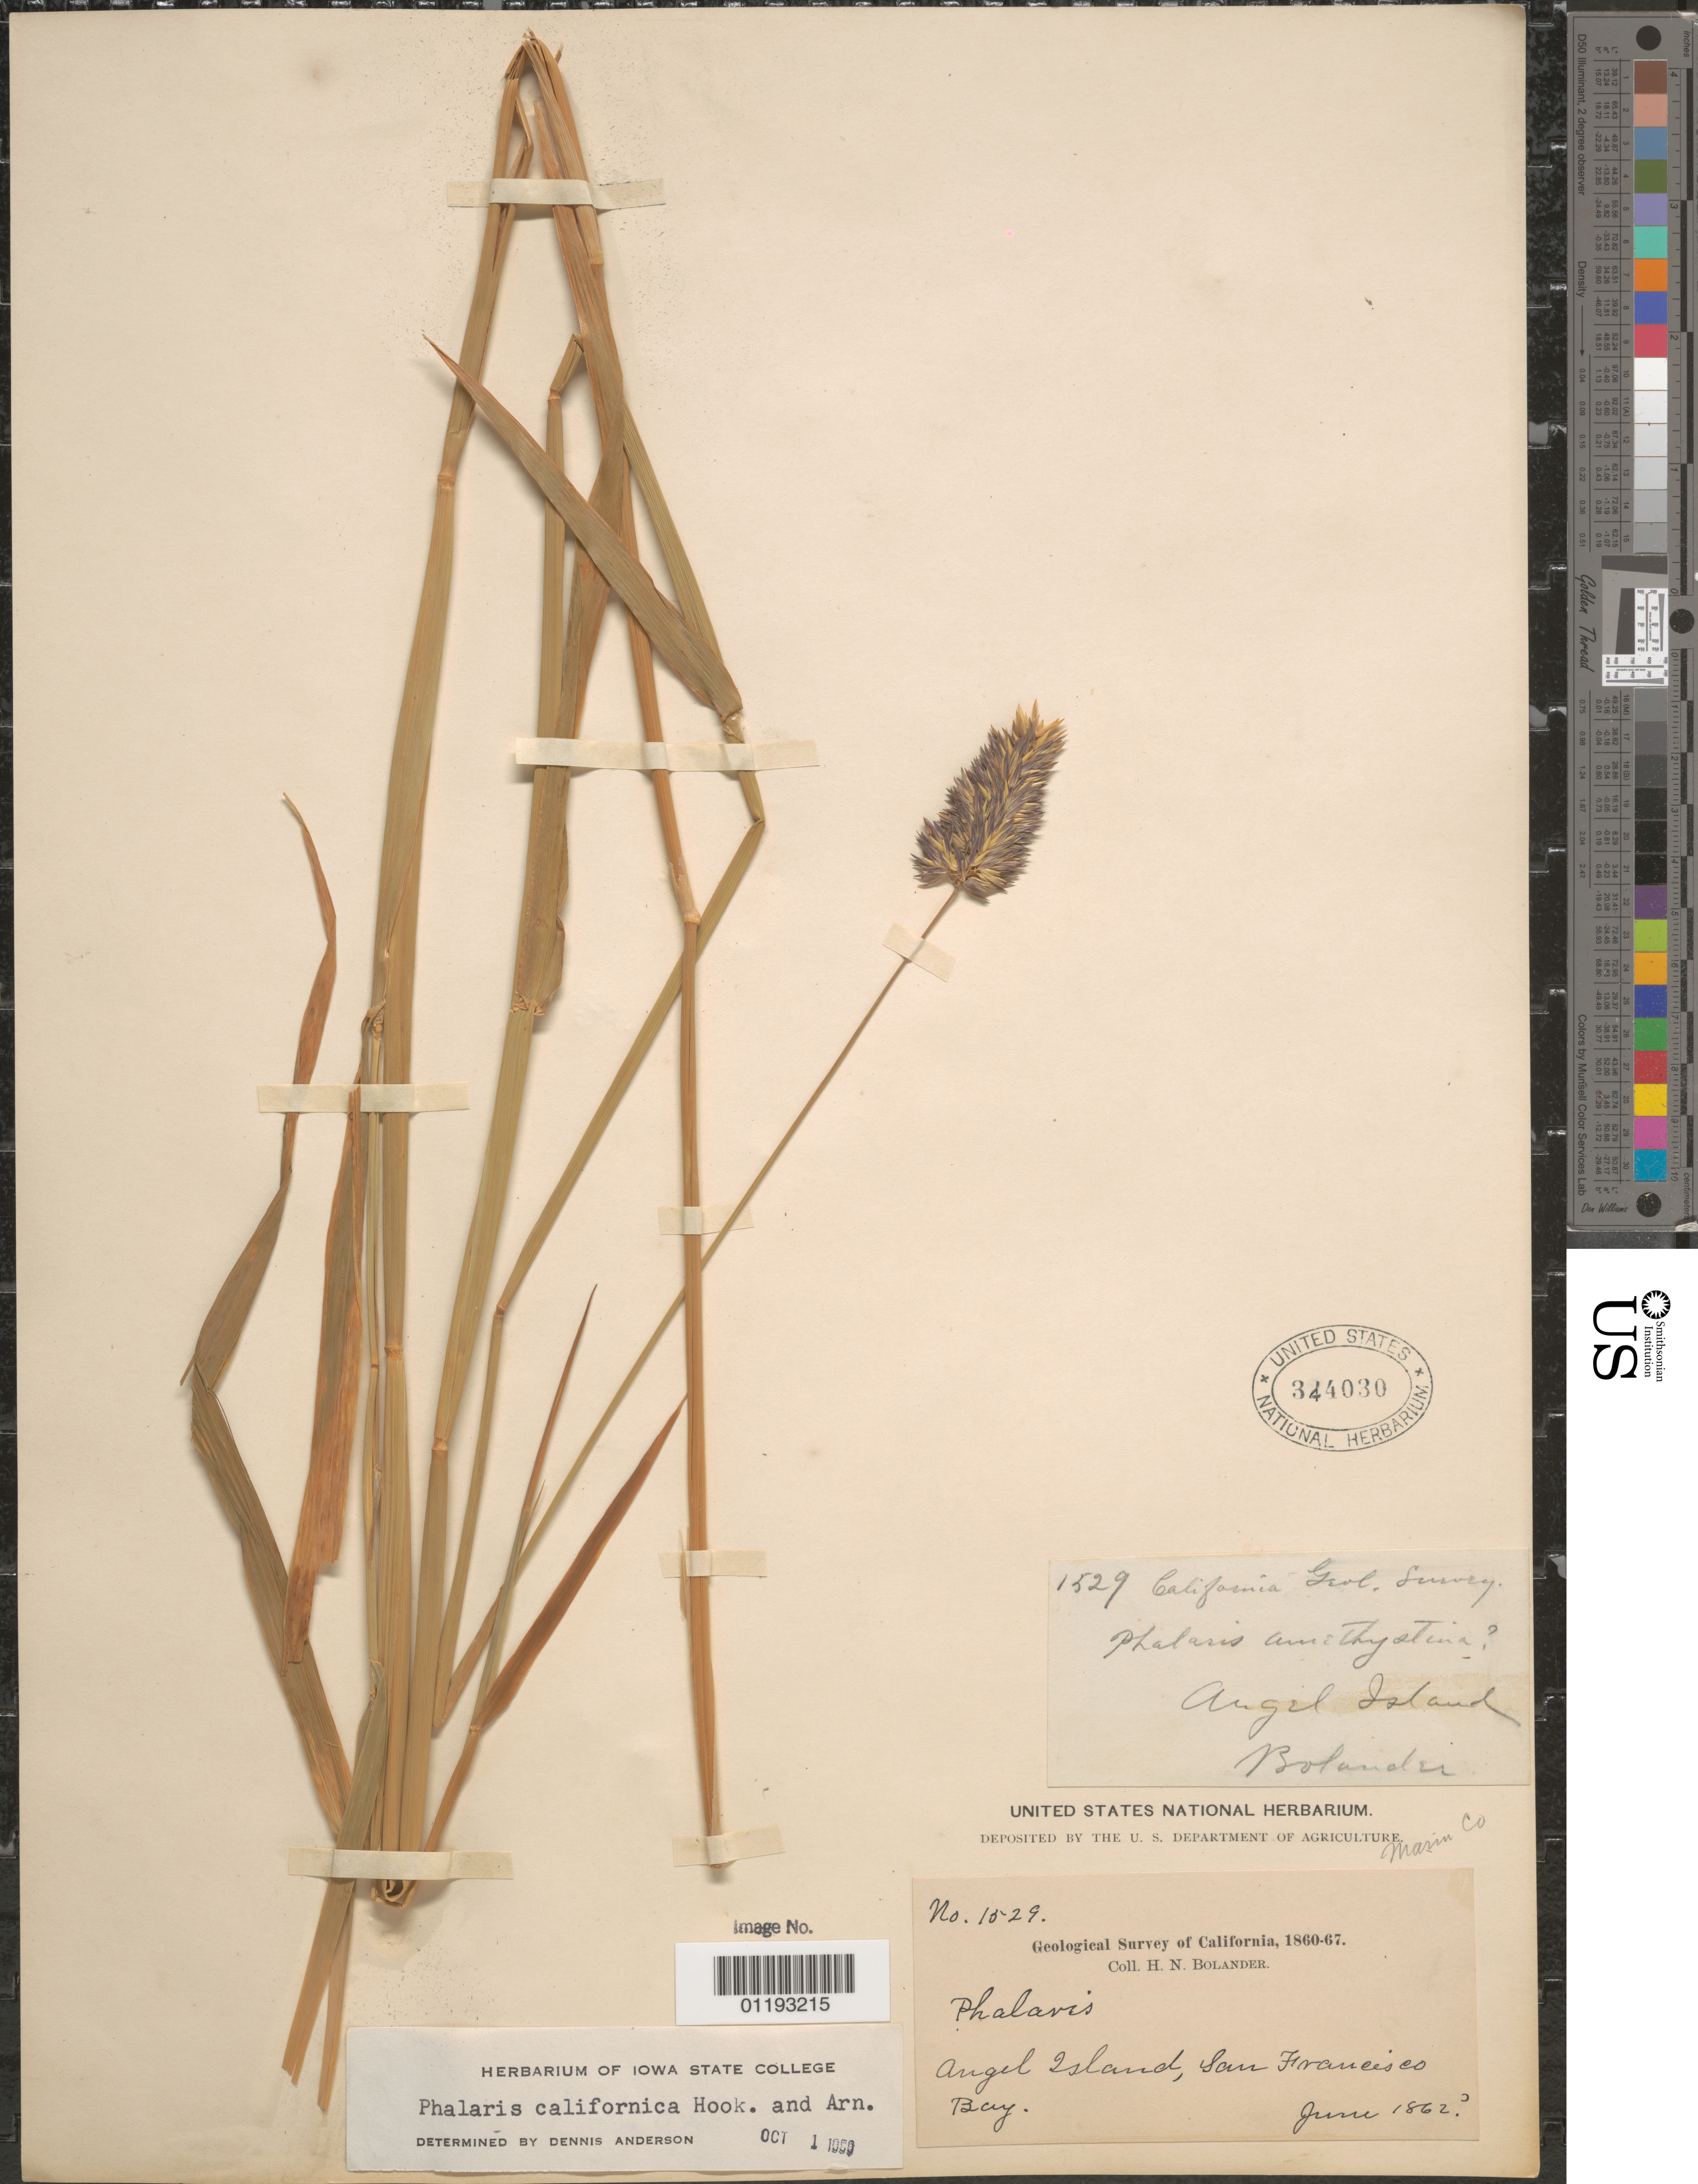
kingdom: Plantae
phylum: Tracheophyta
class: Liliopsida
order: Poales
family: Poaceae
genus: Phalaris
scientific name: Phalaris californica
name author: Hook. & Arn.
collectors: H. Bolander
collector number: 1529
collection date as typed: Jun 1862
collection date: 1862-06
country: United States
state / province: California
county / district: San Francisco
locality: Angel Island, San Francisco Bay.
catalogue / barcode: US 344030